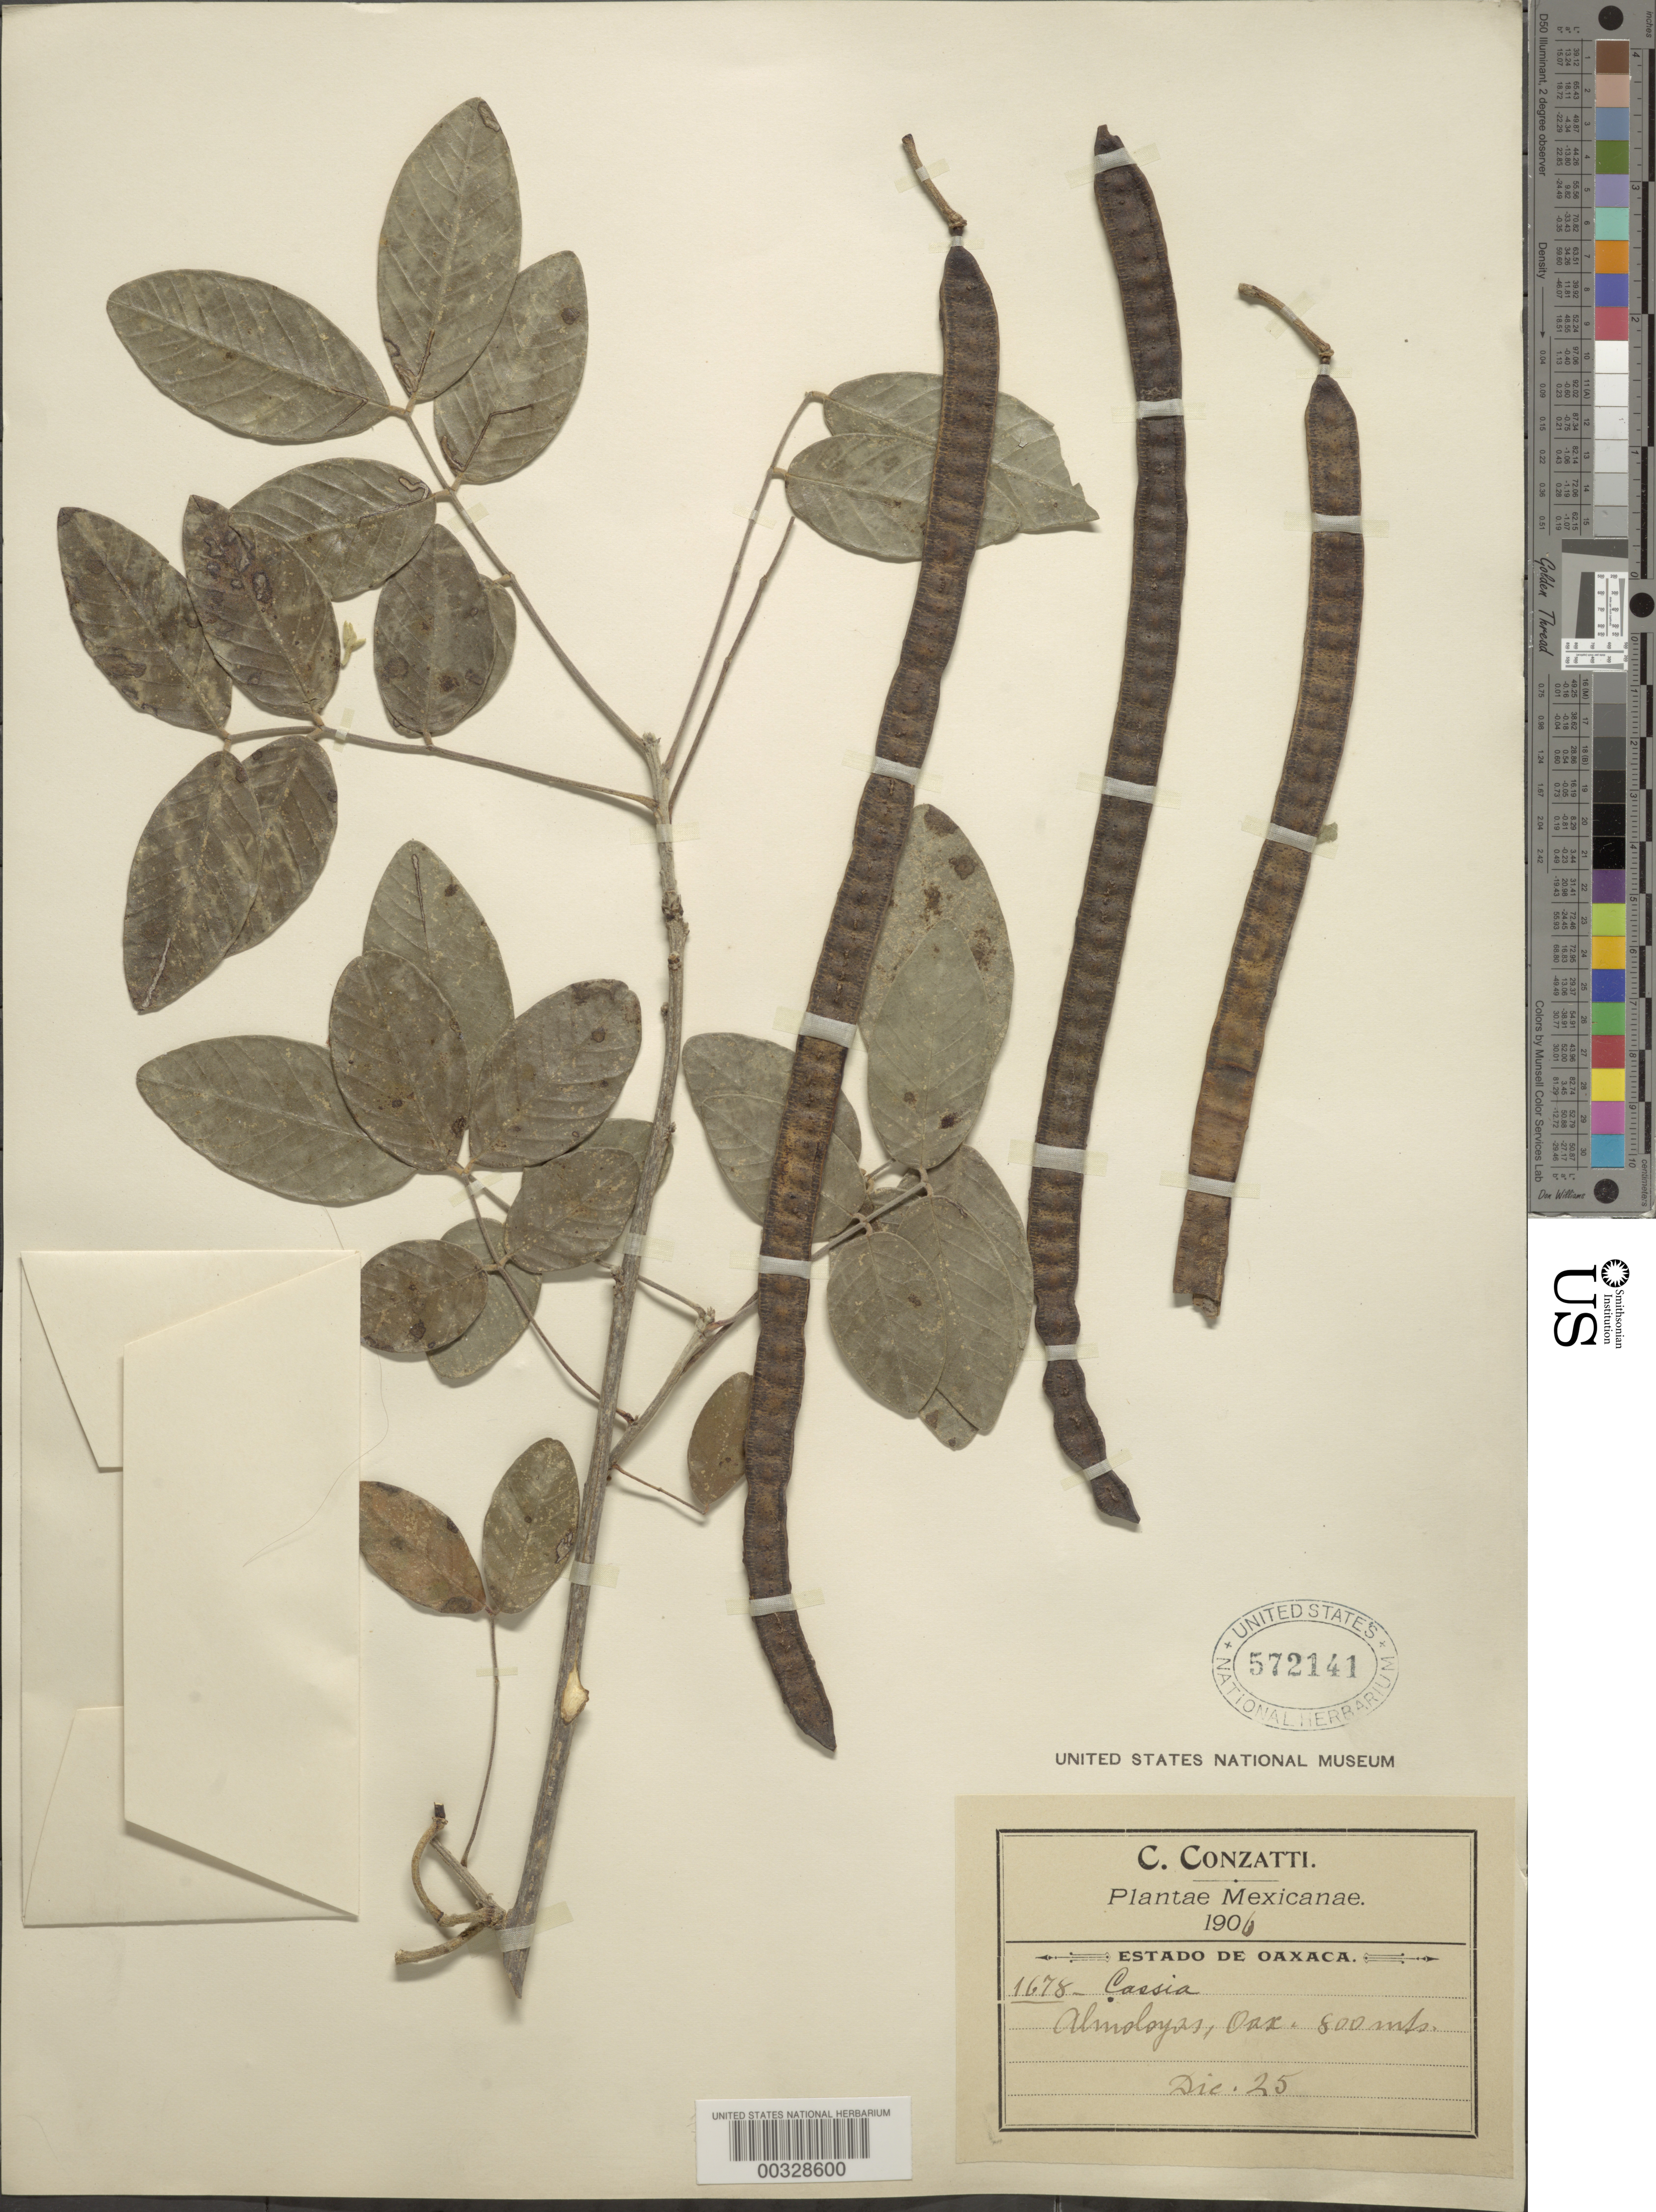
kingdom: Plantae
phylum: Tracheophyta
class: Magnoliopsida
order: Fabales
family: Fabaceae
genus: Senna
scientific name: Senna emarginata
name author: L.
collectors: C. Conzatti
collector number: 1678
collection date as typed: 25 Dec 1906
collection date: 1906-12-25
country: Mexico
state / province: Oaxaca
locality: Almoloyas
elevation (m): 800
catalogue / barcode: US 572141